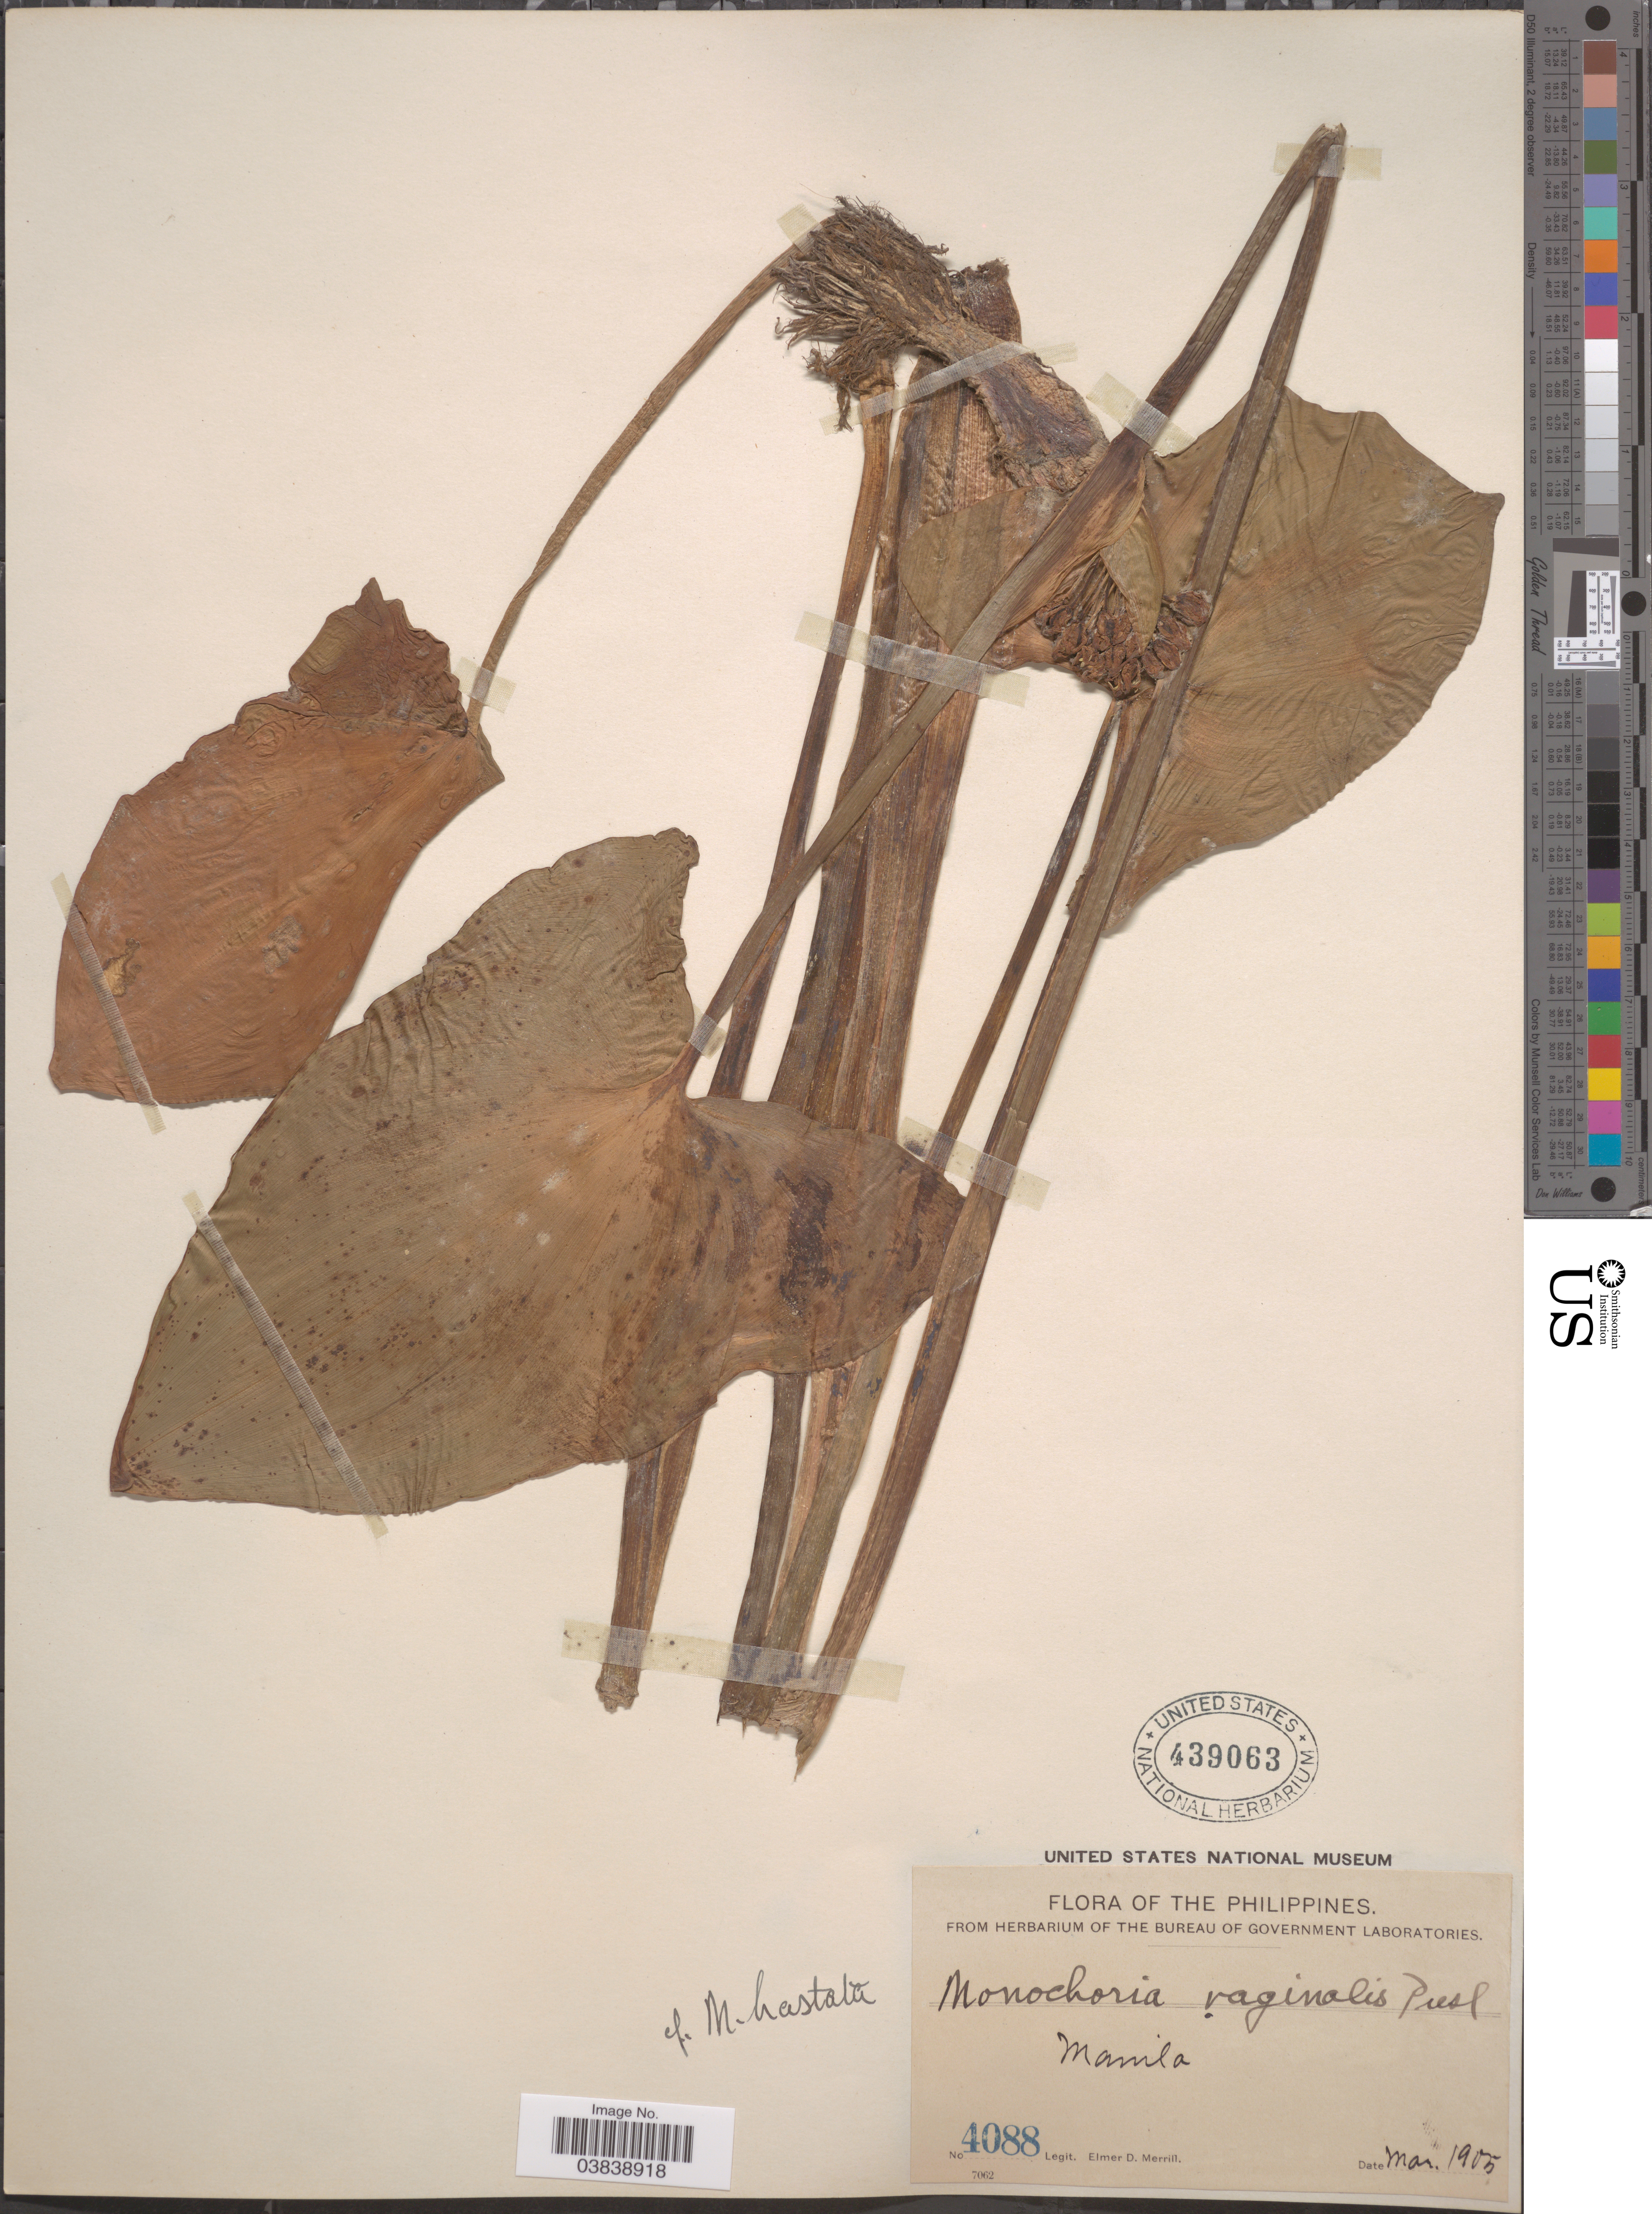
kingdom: Plantae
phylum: Tracheophyta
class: Liliopsida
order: Commelinales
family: Pontederiaceae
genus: Monochoria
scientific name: Monochoria hastata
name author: (L.) Solms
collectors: E. D. Merrill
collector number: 4088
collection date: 1905-03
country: Philippines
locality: Manila.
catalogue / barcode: US 439063